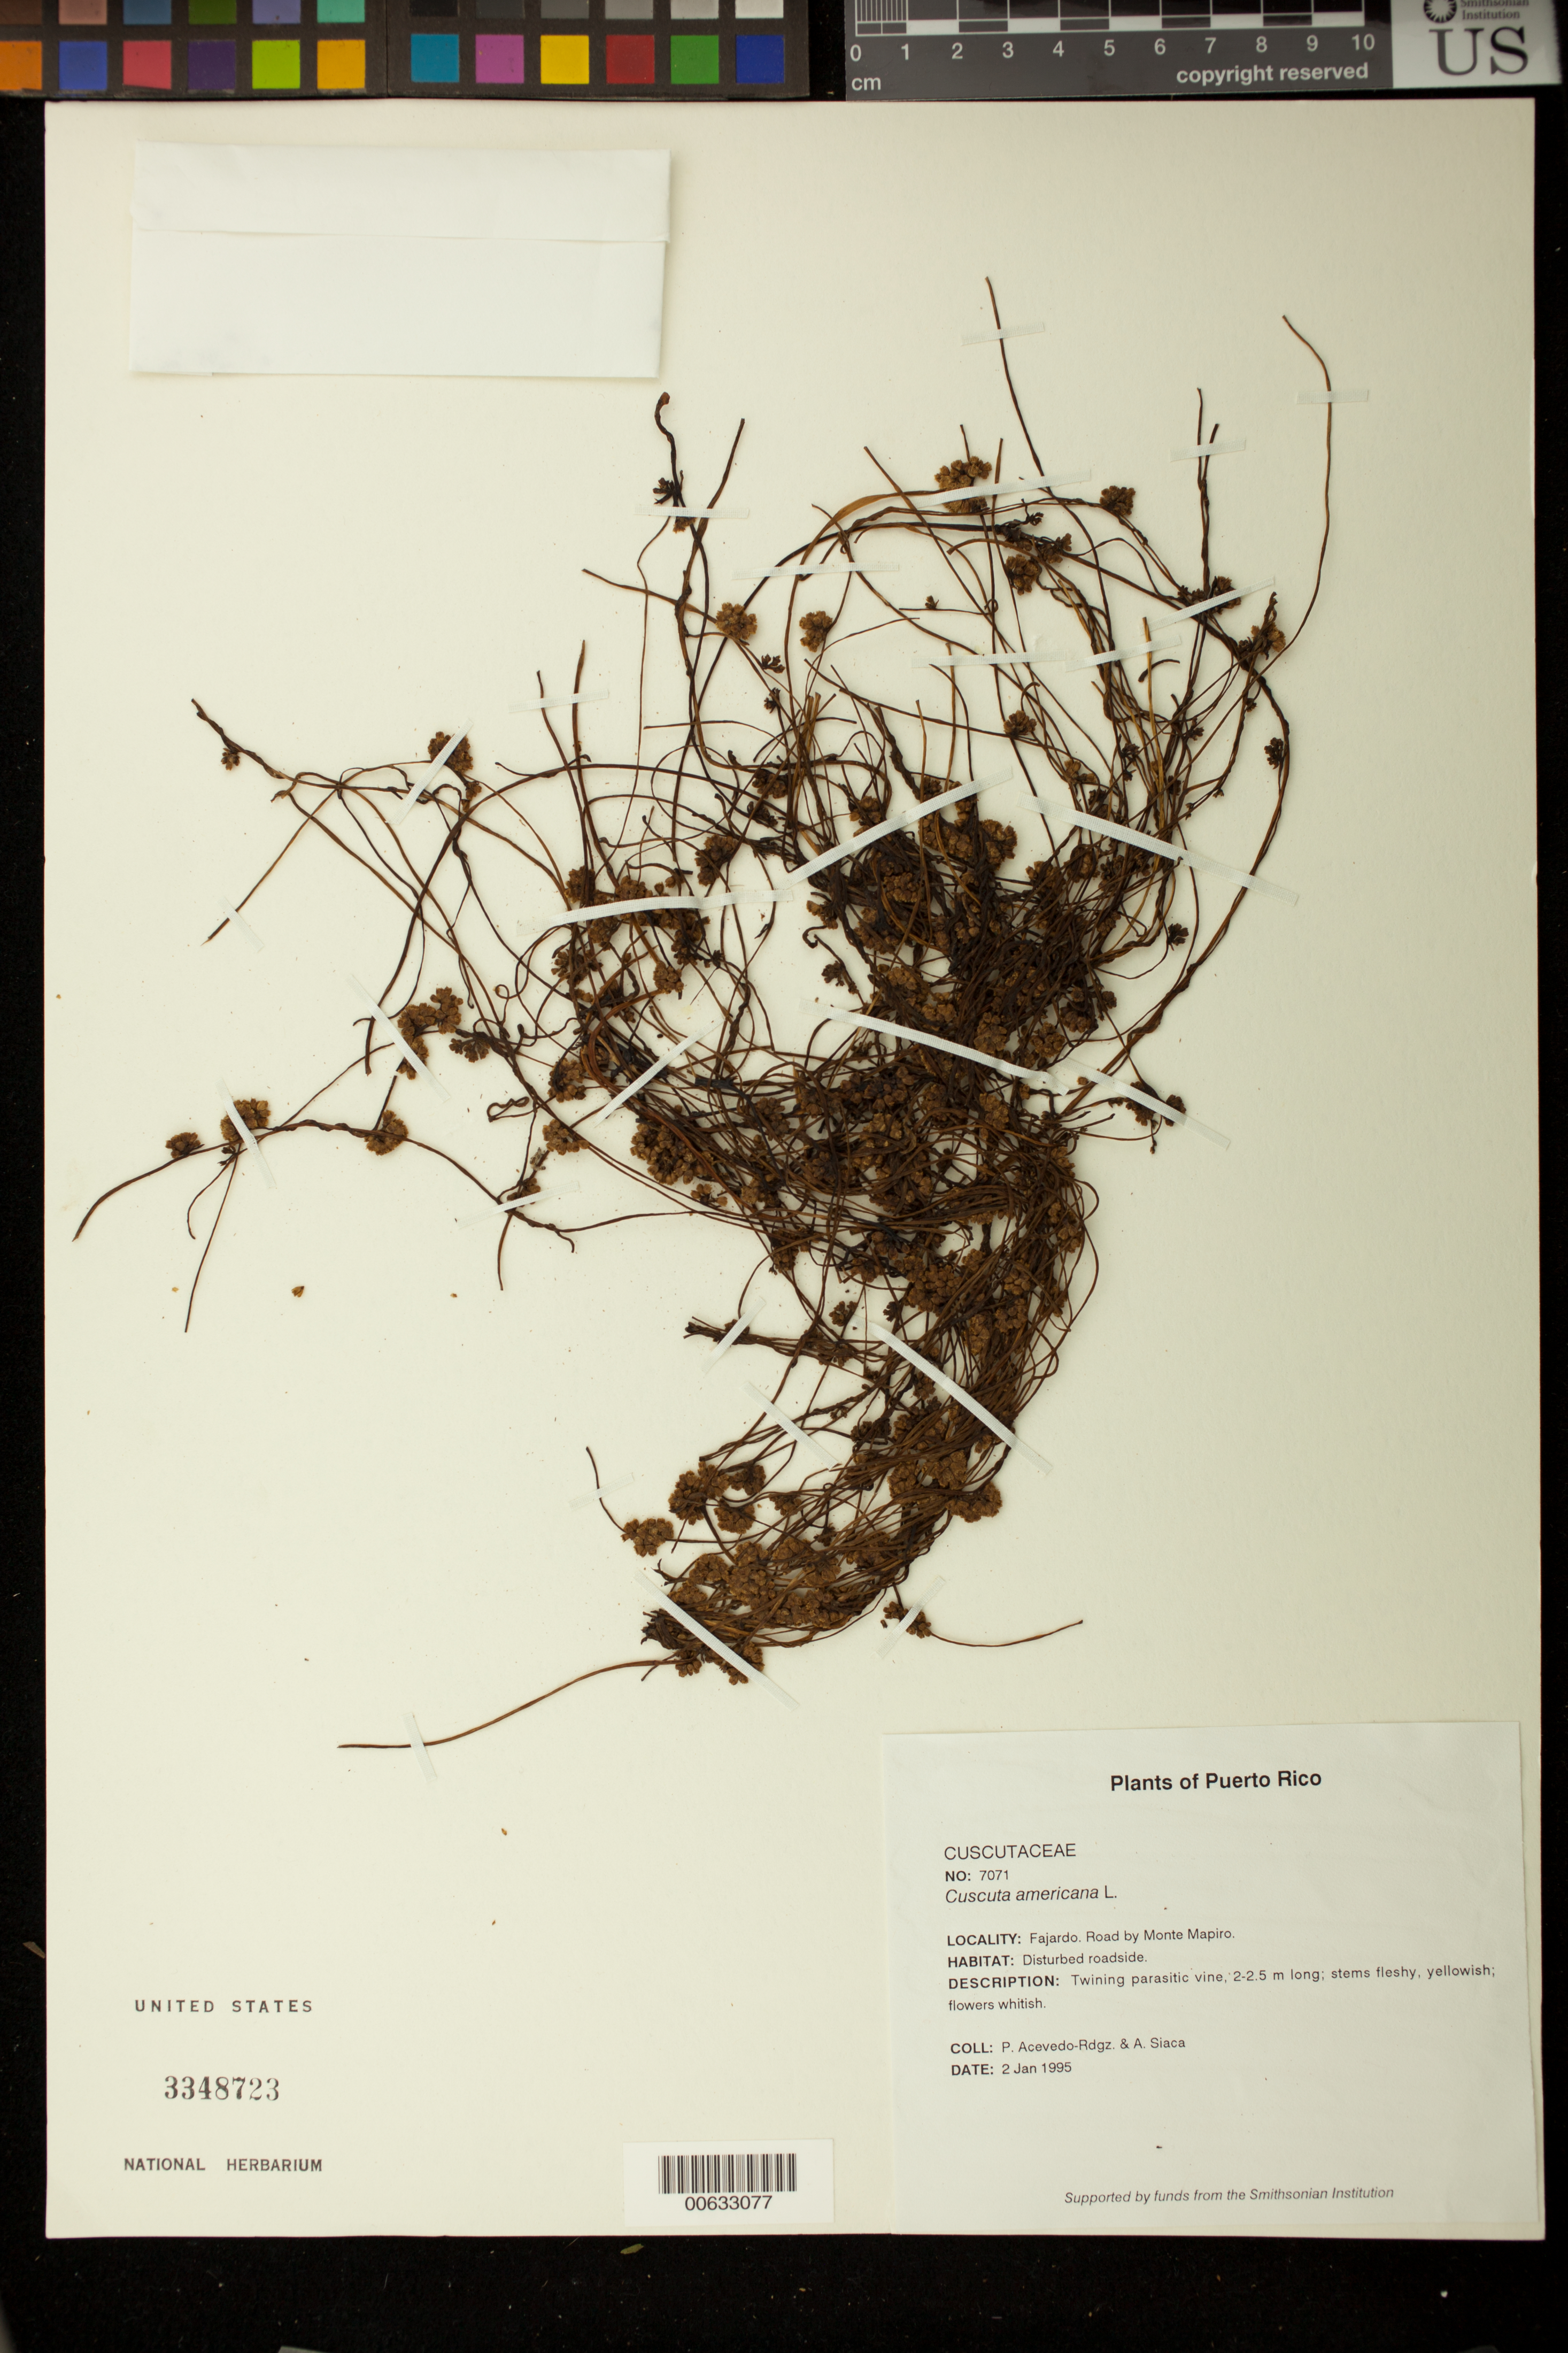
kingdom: Plantae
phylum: Tracheophyta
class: Magnoliopsida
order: Solanales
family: Convolvulaceae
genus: Cuscuta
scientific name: Cuscuta americana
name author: L.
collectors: P. Acevedo-Rodr. & A. Siaca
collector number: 7071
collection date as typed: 02 Jan 1995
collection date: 1995-01-02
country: Puerto Rico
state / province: Fajardo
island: Puerto Rico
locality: Fajardo; Road by Monte Mapiro.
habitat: Disturbed roadside.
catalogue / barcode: US 3348723